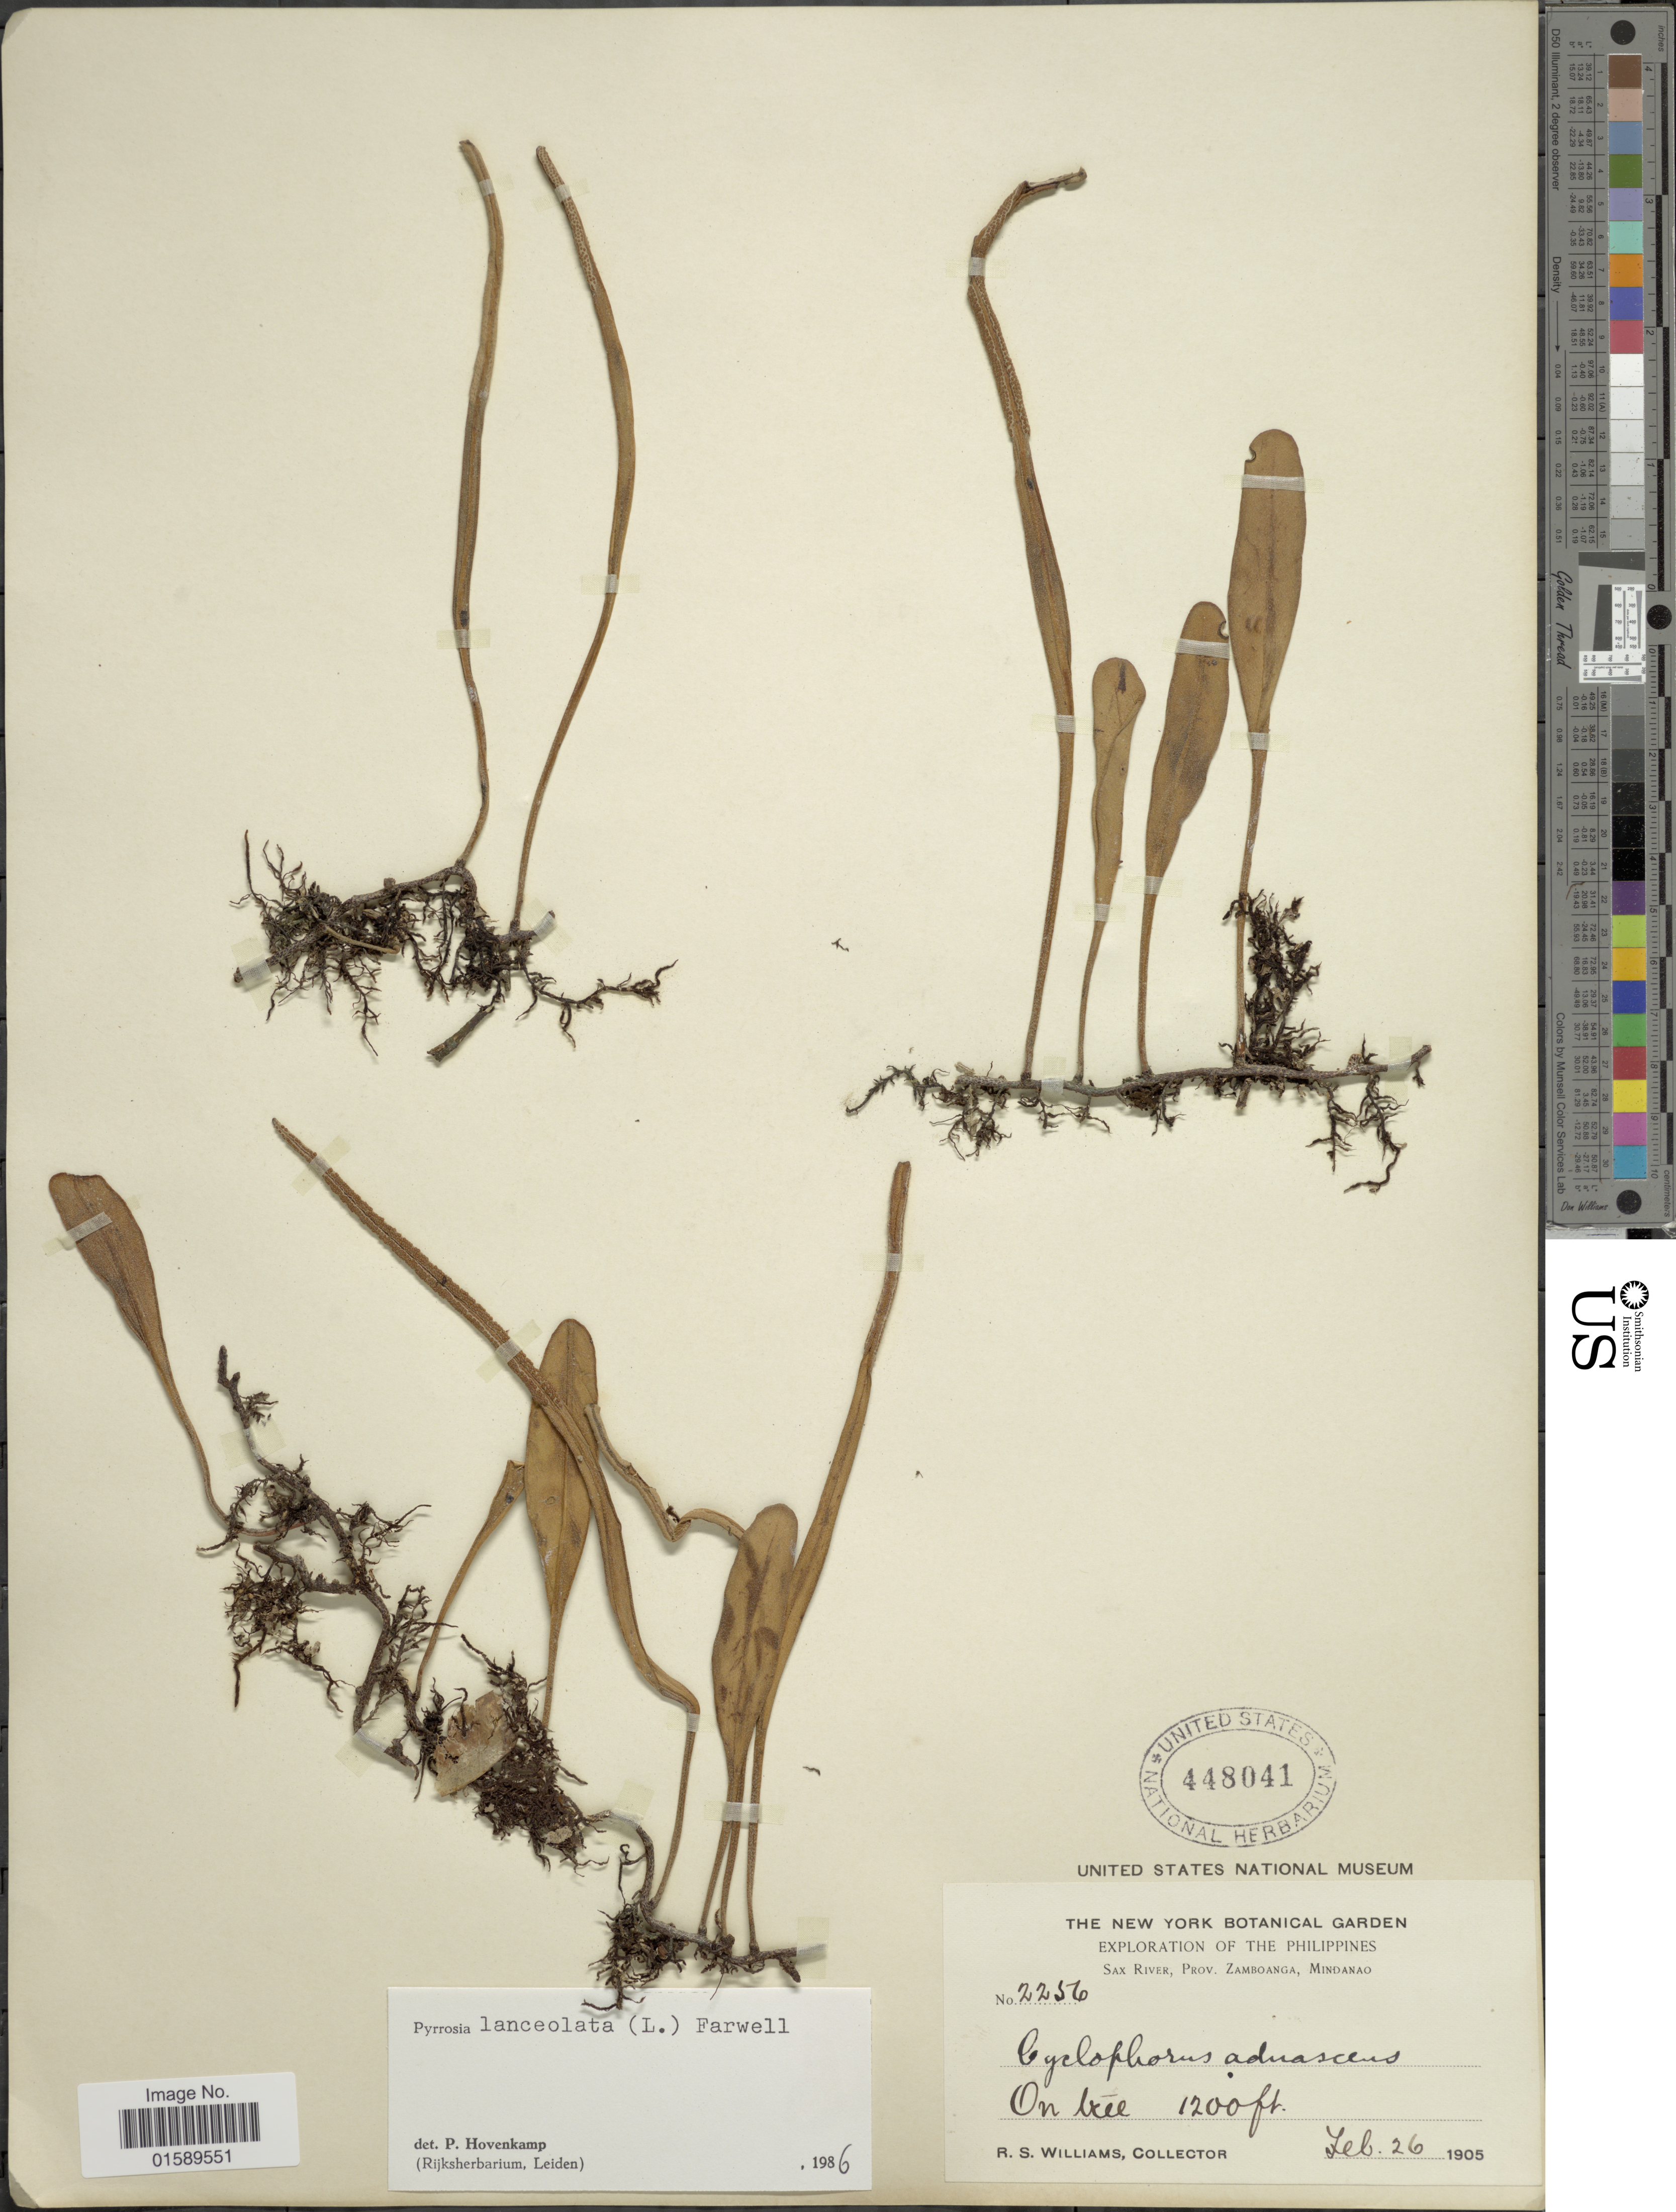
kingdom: Plantae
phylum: Tracheophyta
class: Polypodiopsida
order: Polypodiales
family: Polypodiaceae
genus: Pyrrosia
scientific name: Pyrrosia lanceolata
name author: (L.) Farw.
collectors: R. S. Williams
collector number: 2256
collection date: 1905-02-26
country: Philippines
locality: Sax River, Prov. Zamboanga, Mindanao.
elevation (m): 366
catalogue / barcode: US 448041